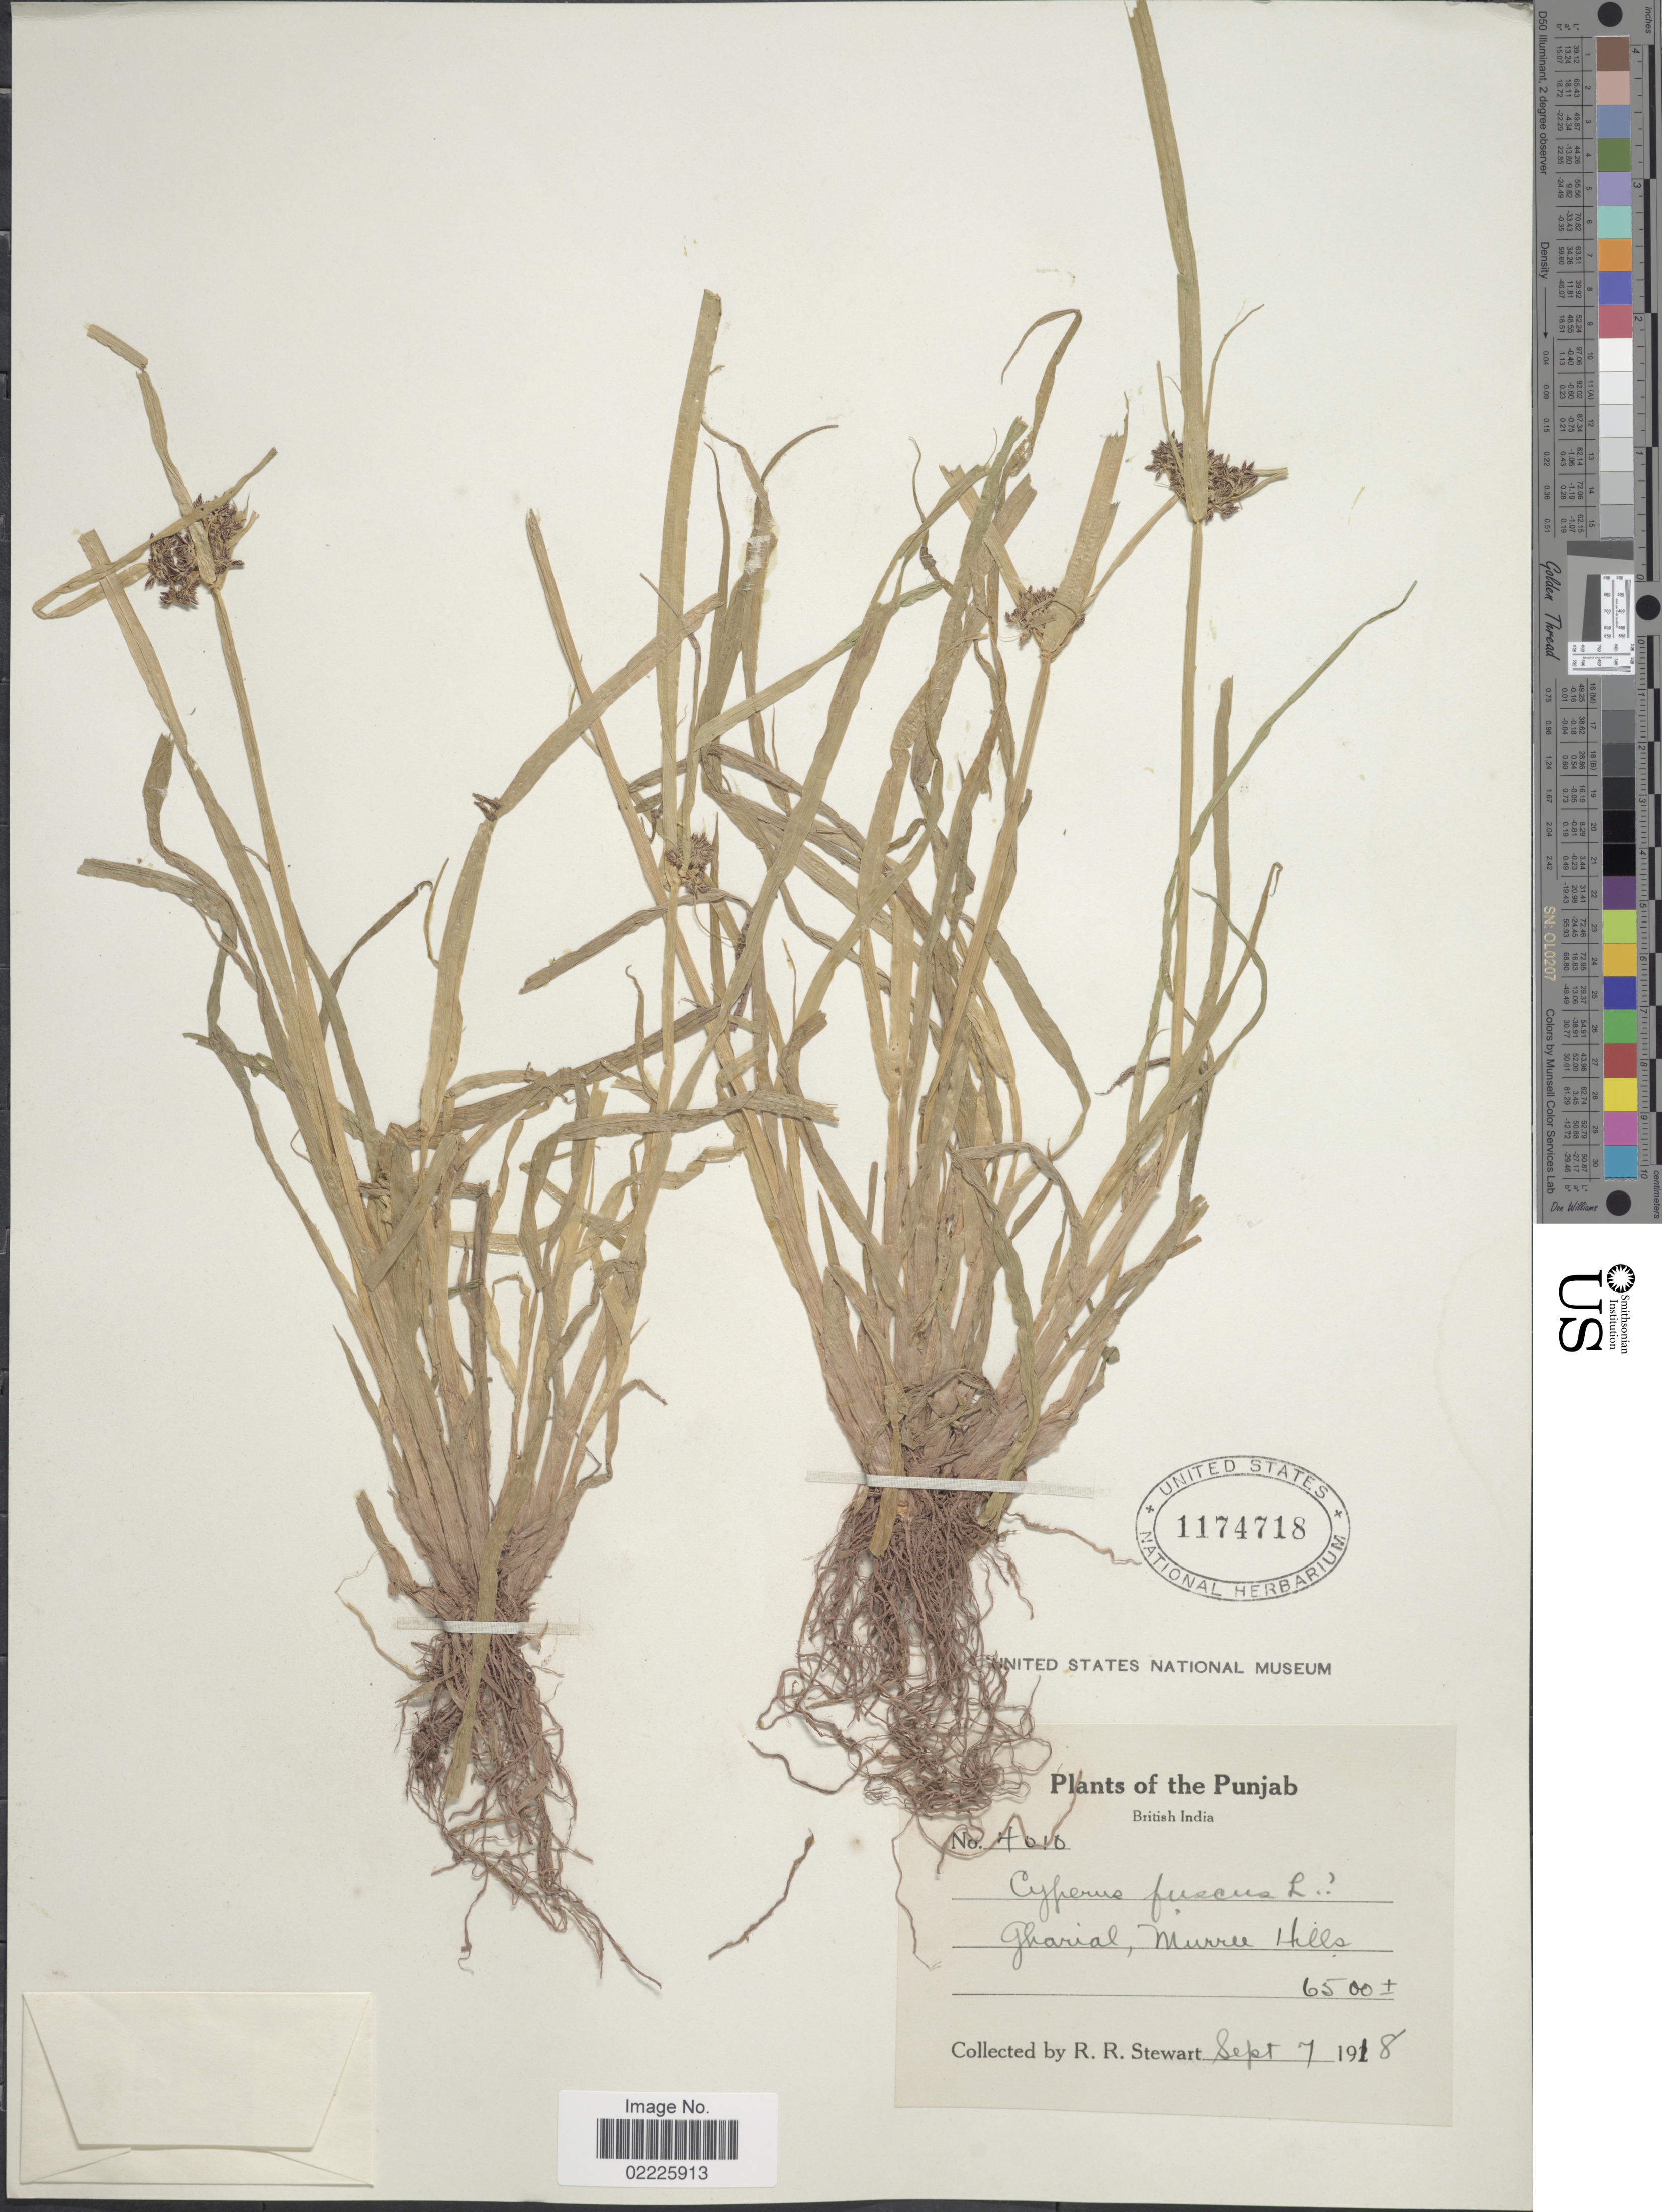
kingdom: Plantae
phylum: Tracheophyta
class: Liliopsida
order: Poales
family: Cyperaceae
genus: Cyperus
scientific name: Cyperus fuscus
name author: L.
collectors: R. R. Stewart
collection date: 1918-09-07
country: Pakistan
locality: British India, Gharial, Murree Hills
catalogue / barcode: US 1174718